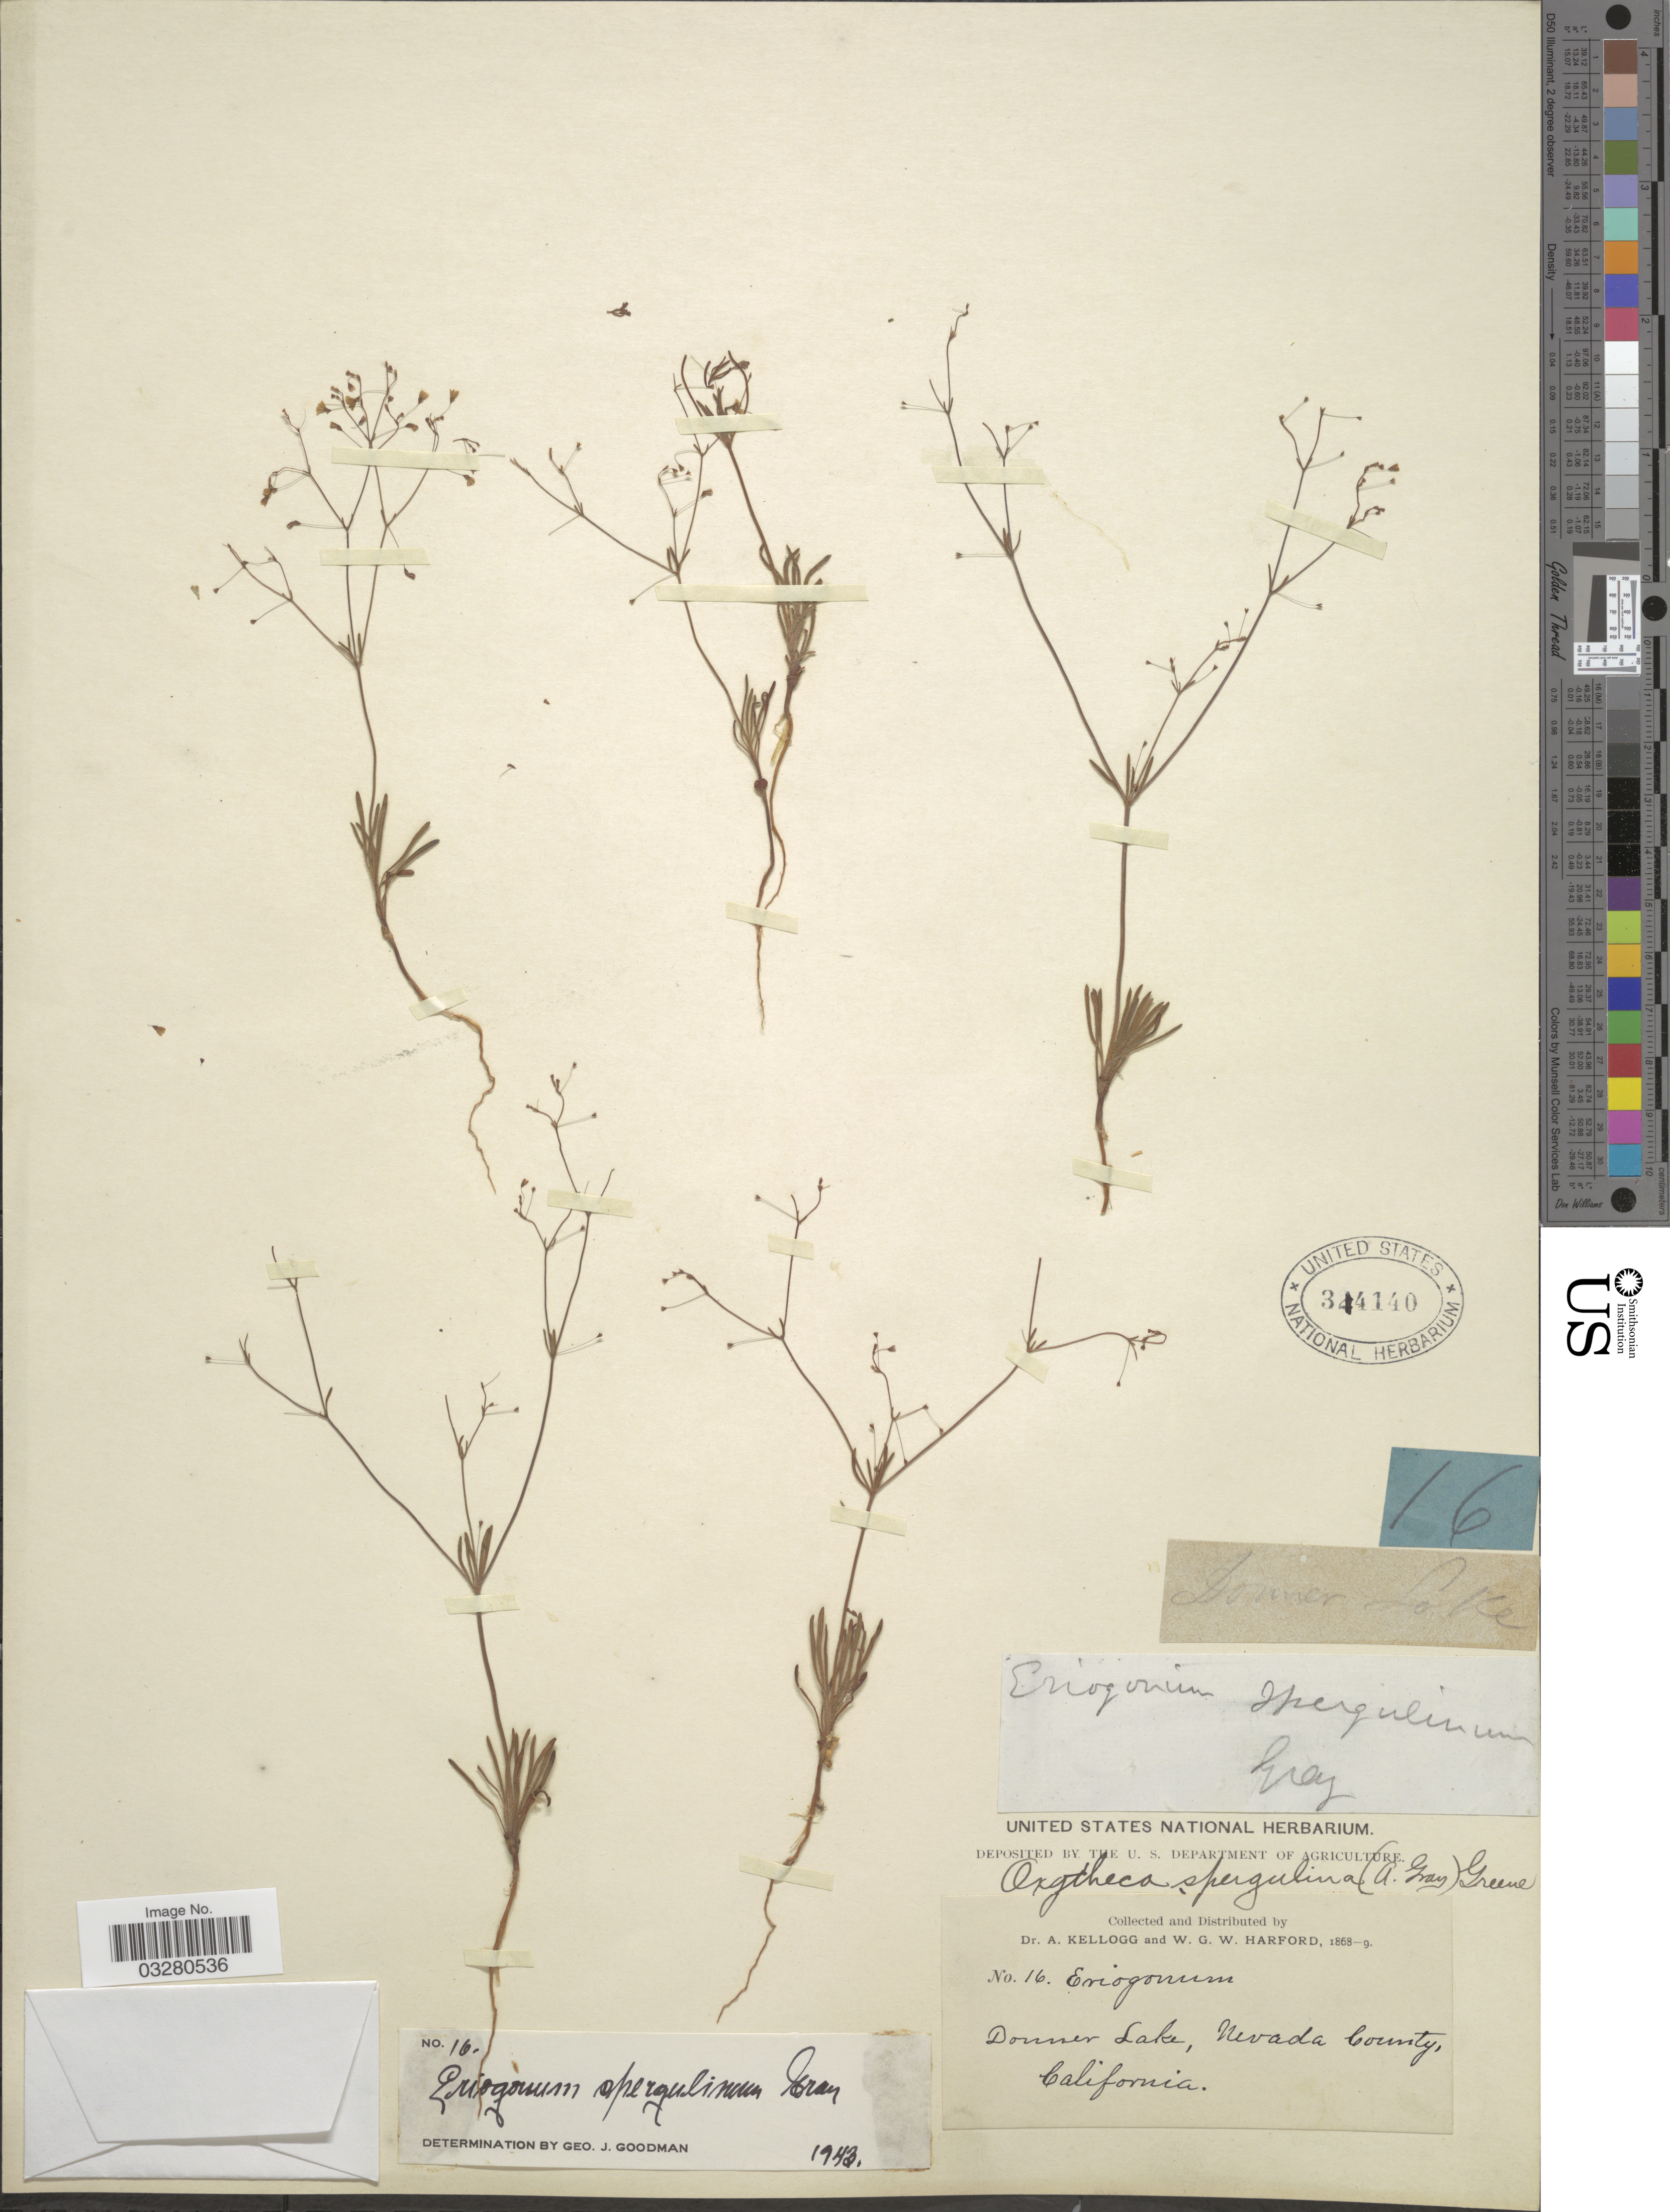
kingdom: Plantae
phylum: Tracheophyta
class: Magnoliopsida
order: Caryophyllales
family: Polygonaceae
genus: Eriogonum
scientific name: Eriogonum spergulinum var. reddingianum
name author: (M.E. Jones) J.T. Howell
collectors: A. Kellogg & W. G. W. Harford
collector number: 16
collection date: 1868/1869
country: United States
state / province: California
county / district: Nevada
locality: Donner Lake, Nevada County.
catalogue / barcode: US 314140